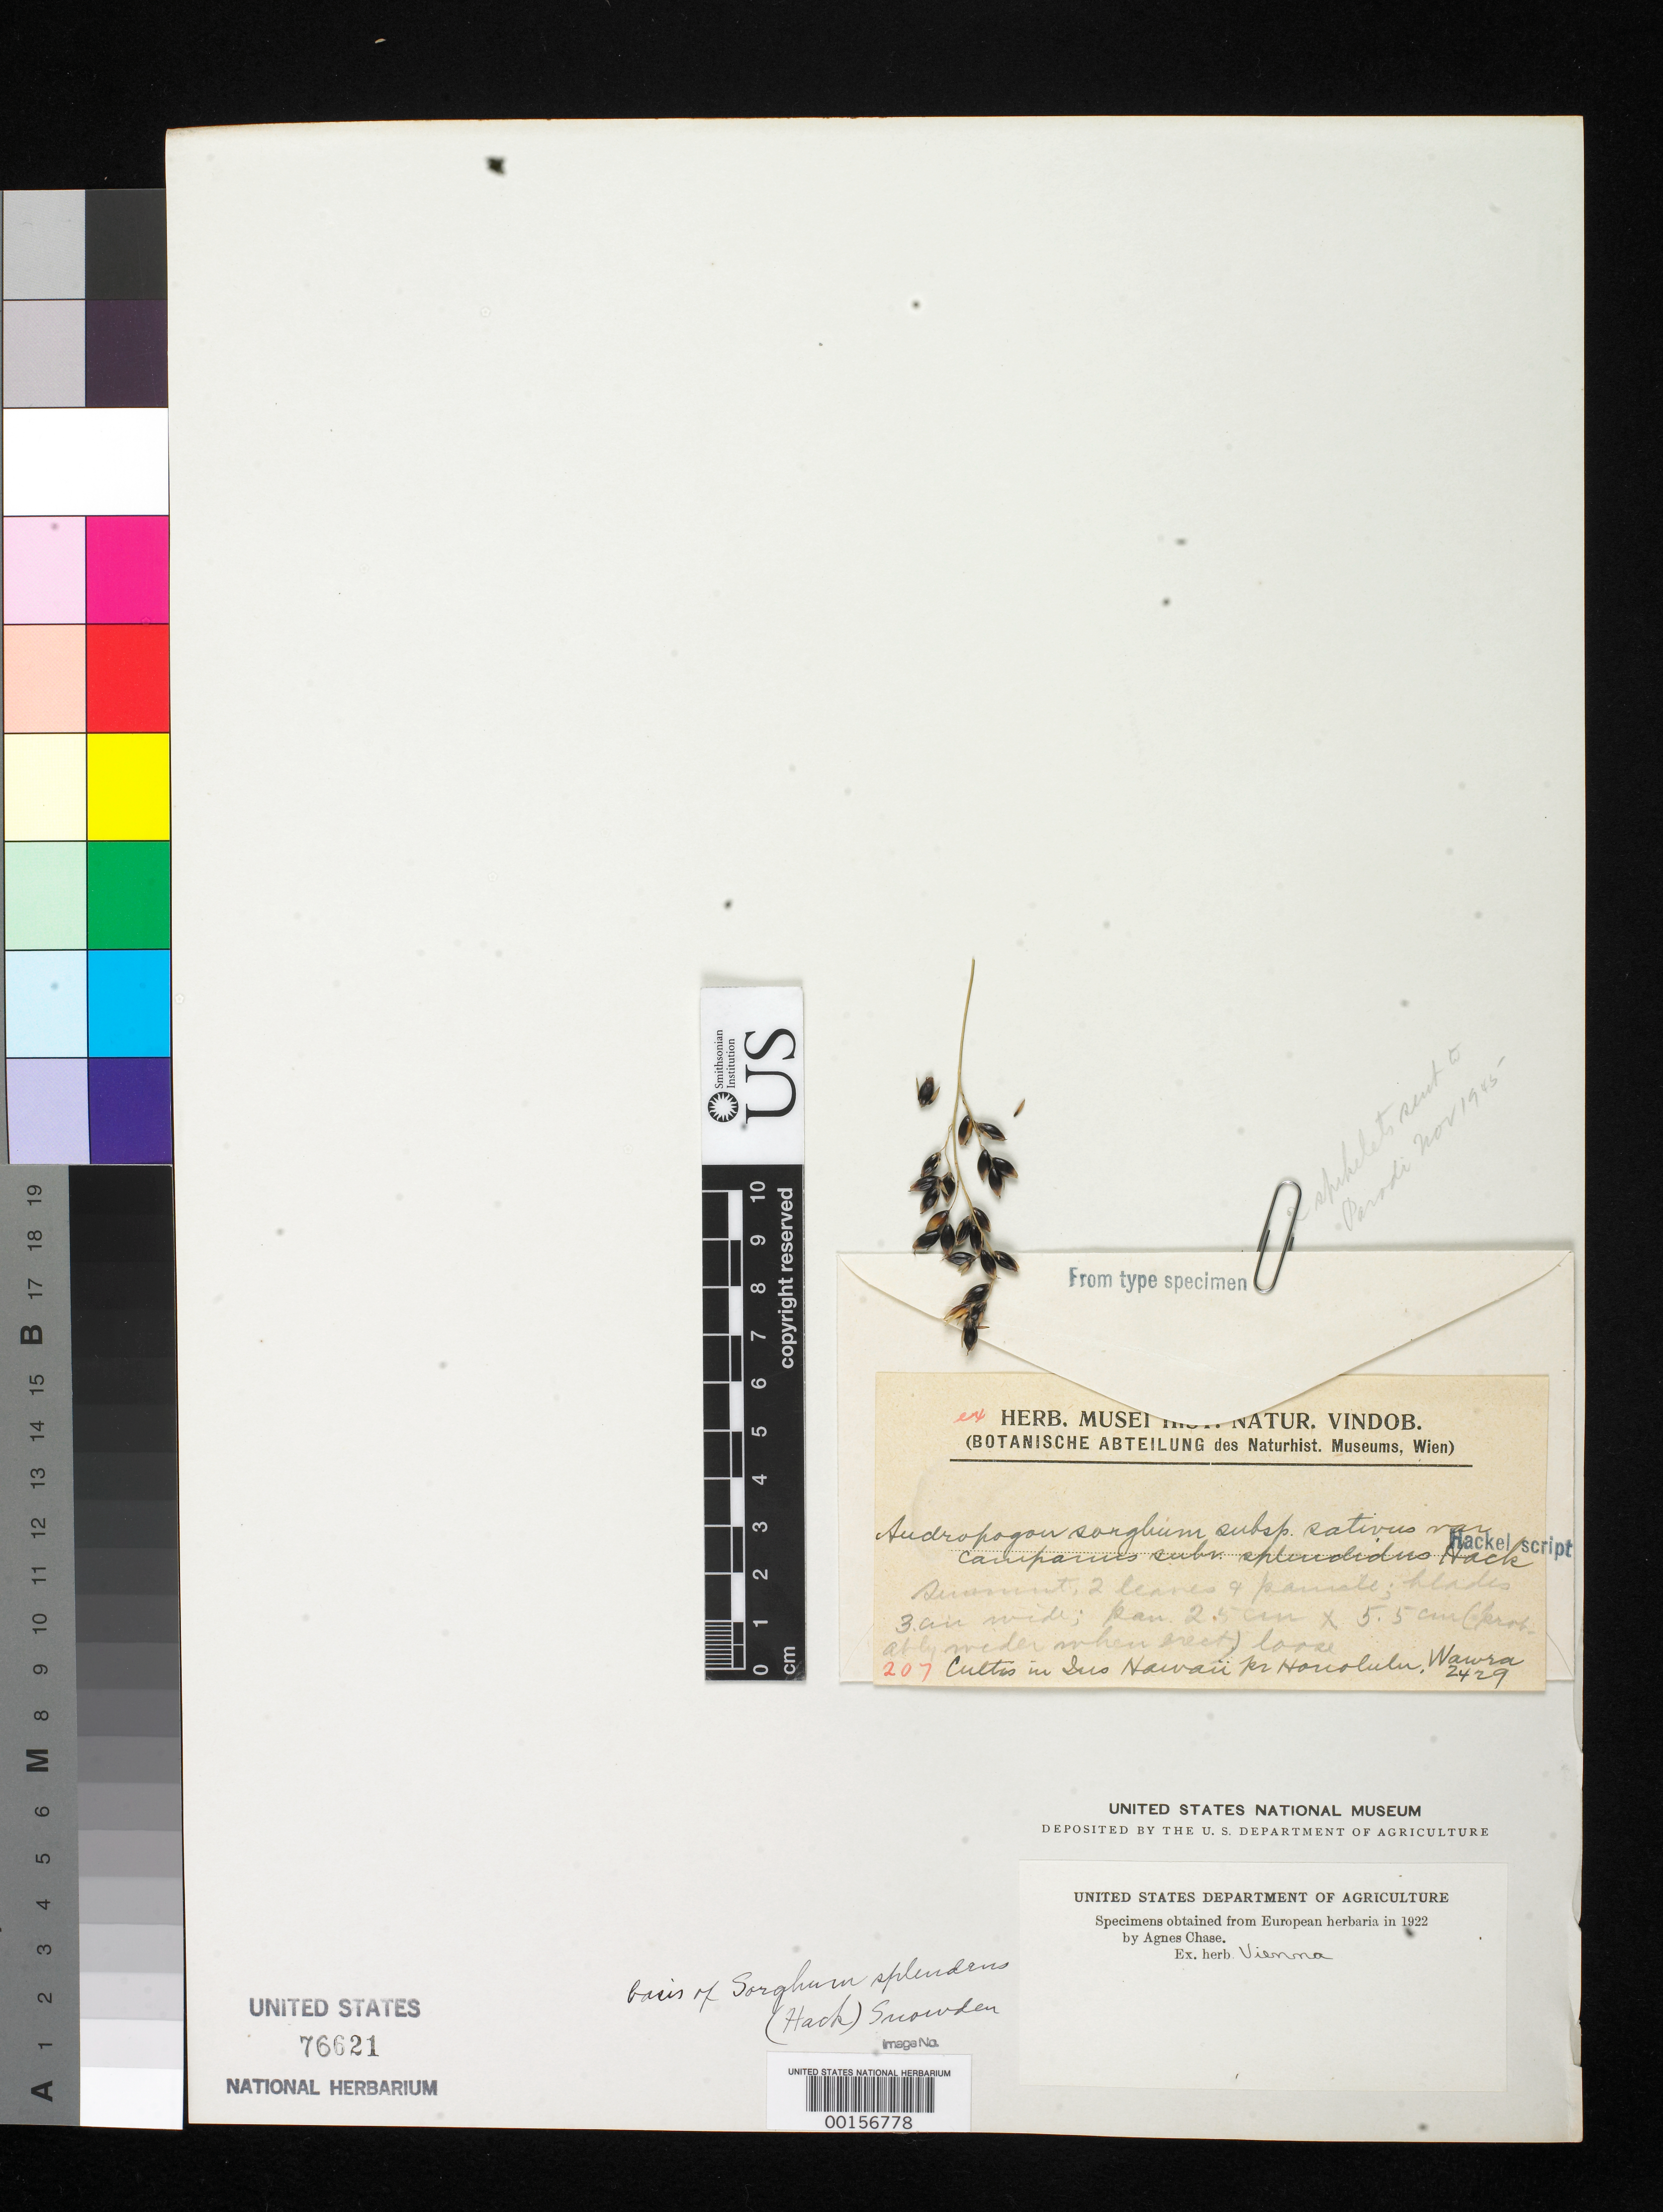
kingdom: Plantae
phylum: Tracheophyta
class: Liliopsida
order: Poales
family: Poaceae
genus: Andropogon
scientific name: Andropogon sorghum subsp. sativus subvar. splendidus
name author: Hack. in A. DC.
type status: Type Fragment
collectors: H. Wawra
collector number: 2429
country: United States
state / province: Hawaii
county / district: Honolulu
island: Oahu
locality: Pr. Honolulu.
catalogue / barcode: US 76621